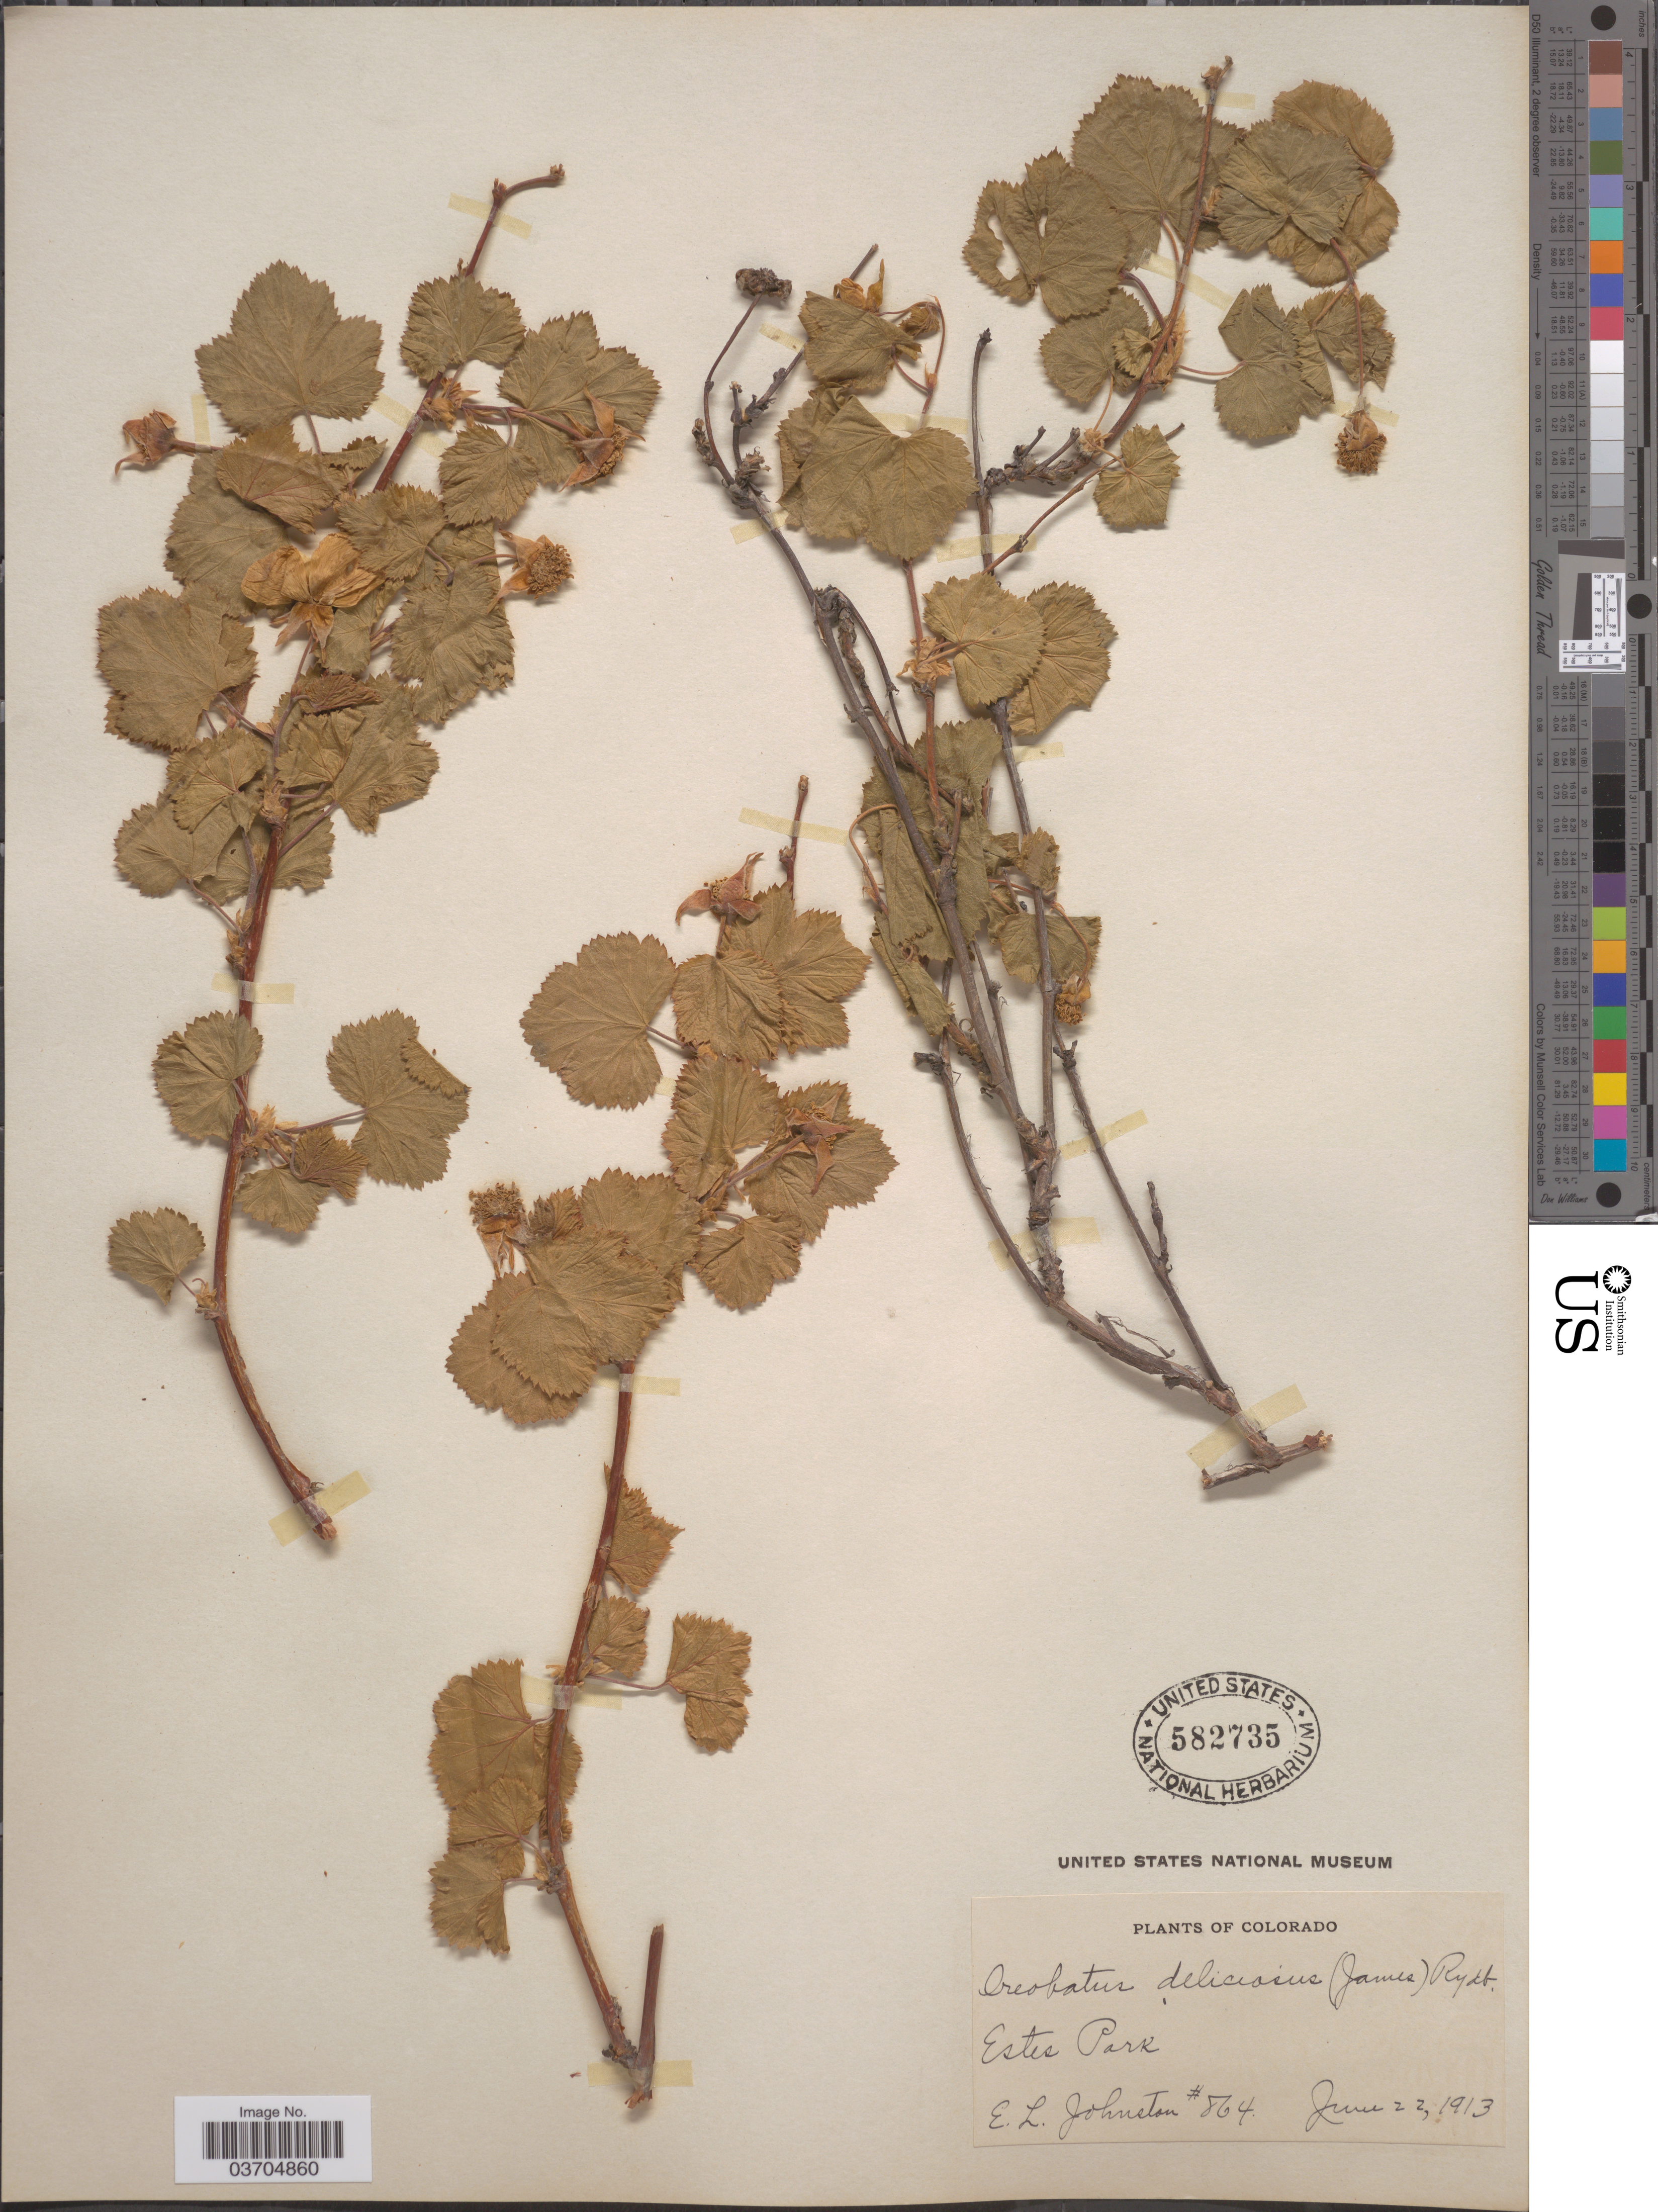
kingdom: Plantae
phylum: Tracheophyta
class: Magnoliopsida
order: Rosales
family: Rosaceae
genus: Rubus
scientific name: Rubus deliciosus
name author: Torr.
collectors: E. L. Johnston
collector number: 864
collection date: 1913-06-22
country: United States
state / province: Colorado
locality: Estes Park.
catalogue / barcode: US 582735